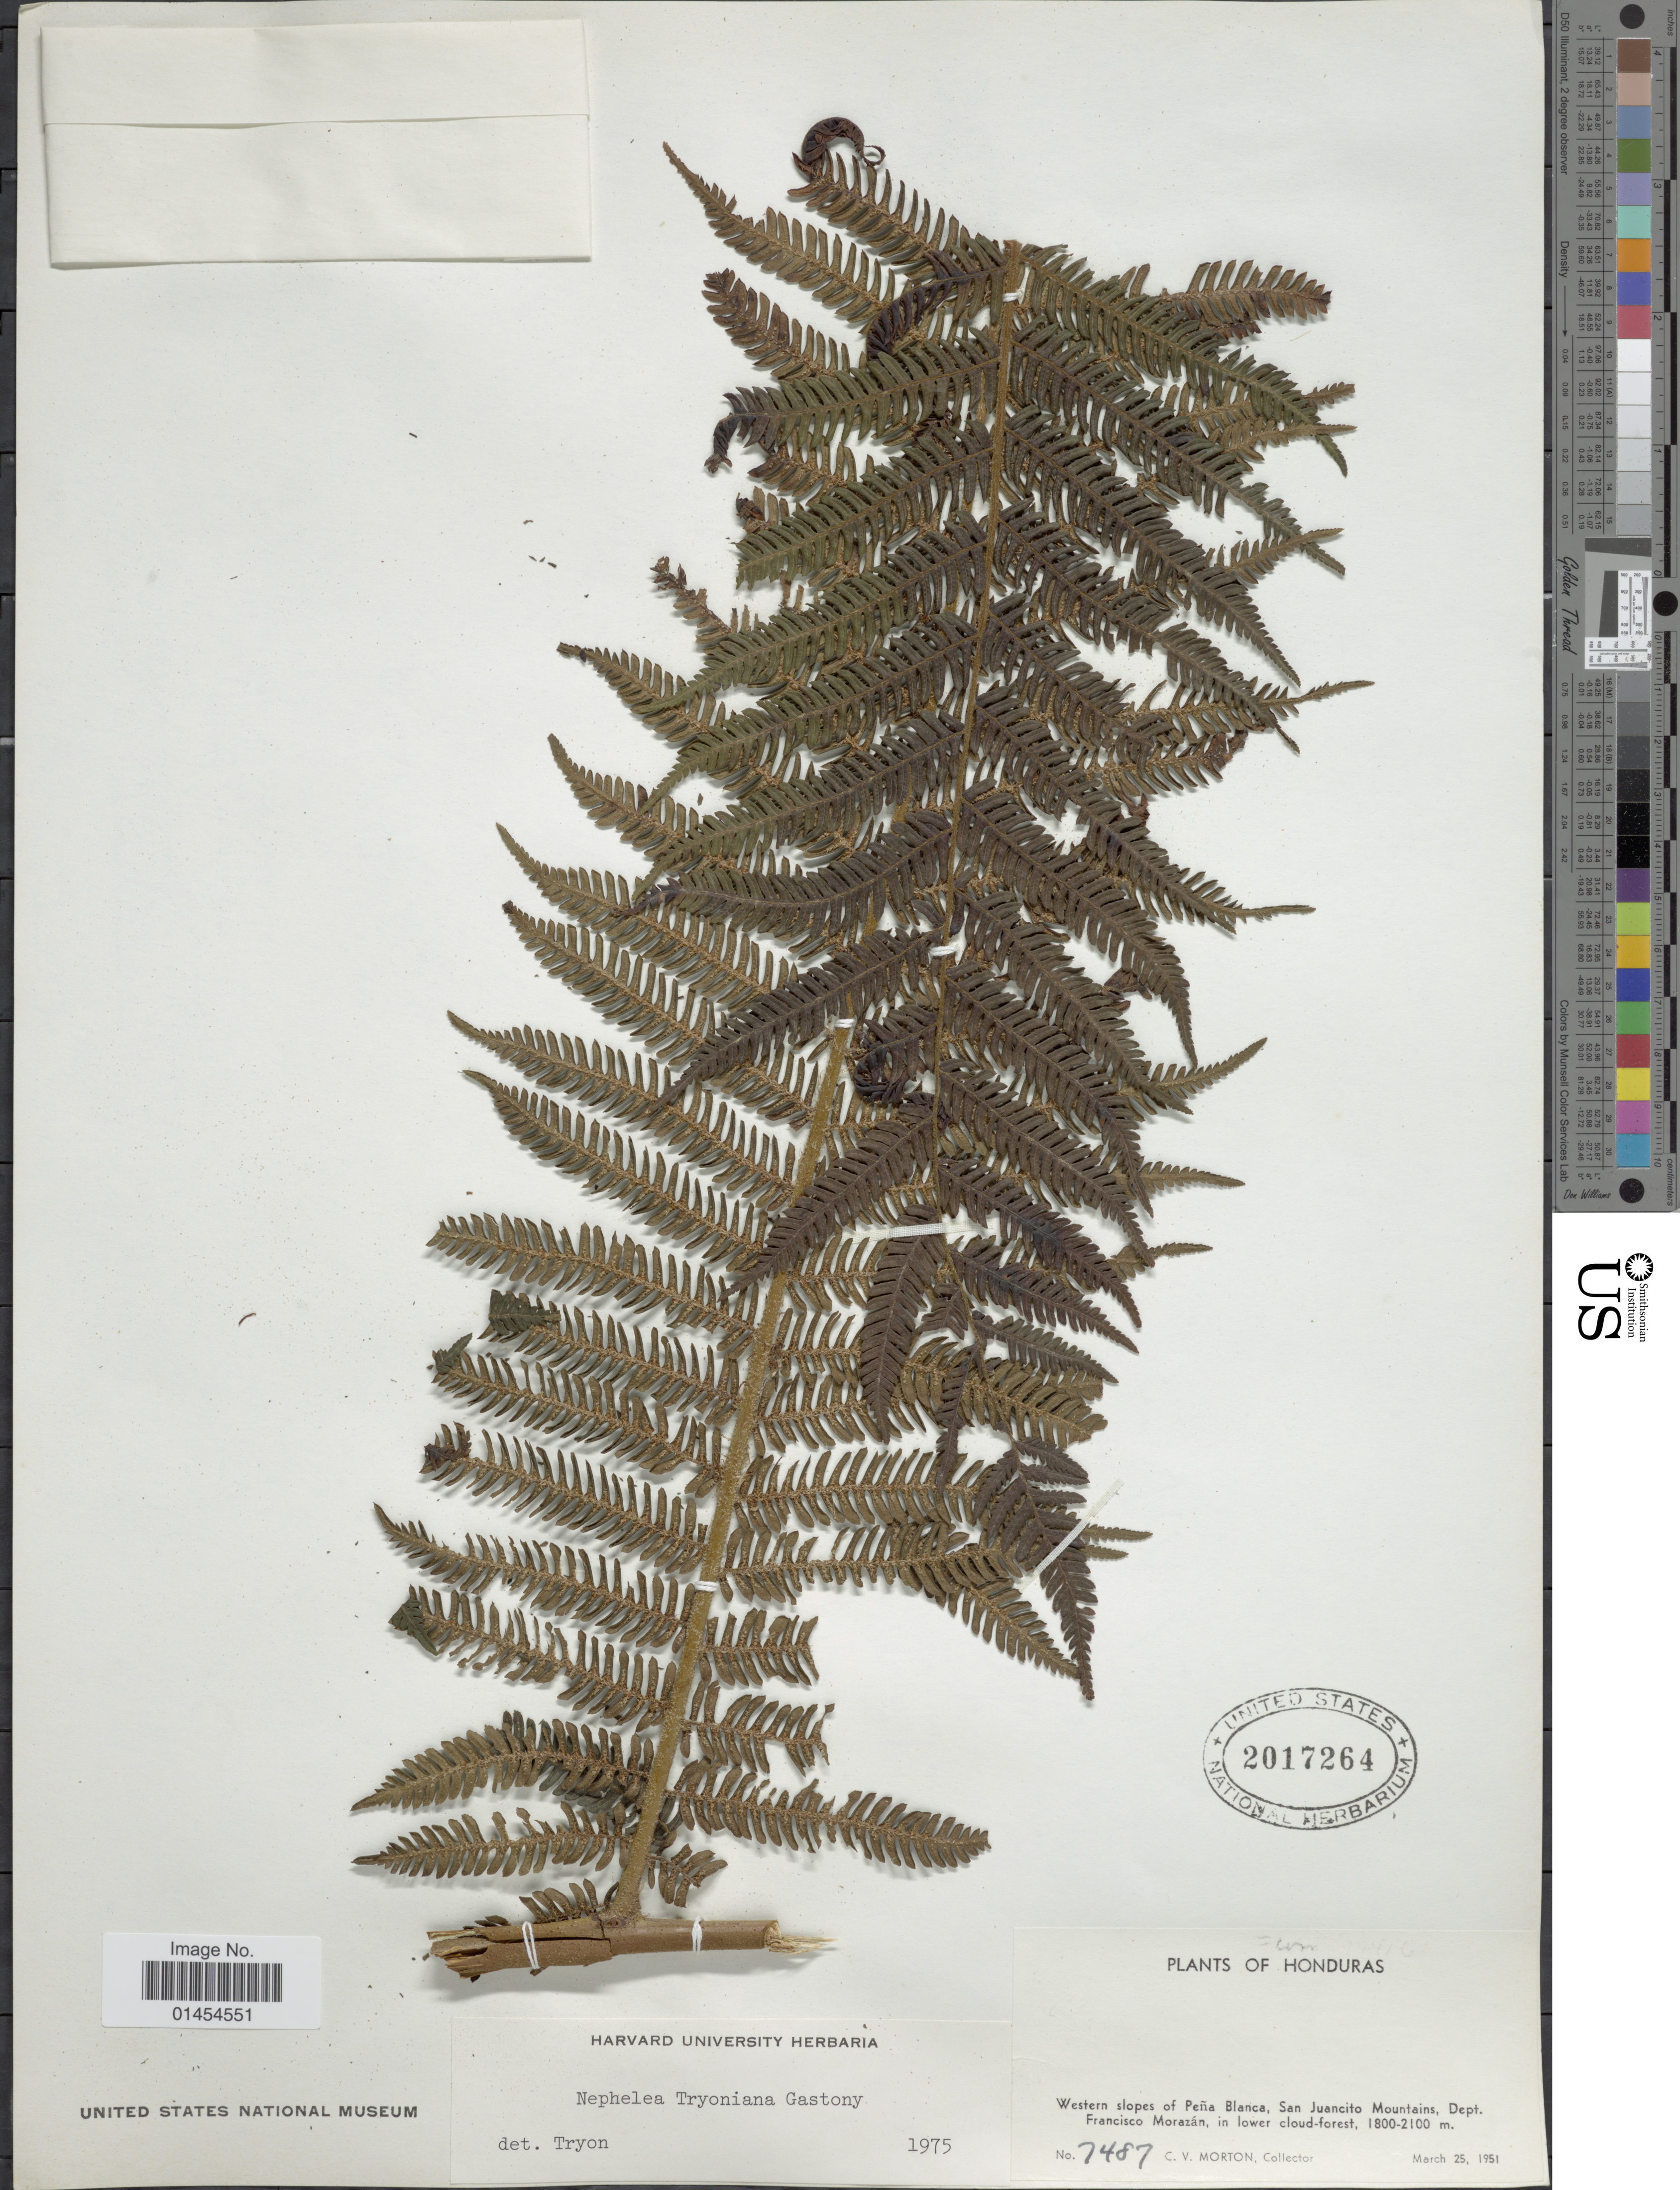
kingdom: Plantae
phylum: Tracheophyta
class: Polypodiopsida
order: Cyatheales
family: Cyatheaceae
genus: Alsophila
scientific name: Alsophila tryoniana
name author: (Gastony) D.S. Conant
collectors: C. V. Morton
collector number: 7487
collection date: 1951-03-25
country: Honduras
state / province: Fco. Morazán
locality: Western slopes of Peña Blanca, San Juancito Mountains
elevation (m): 1800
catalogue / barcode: US 2017264